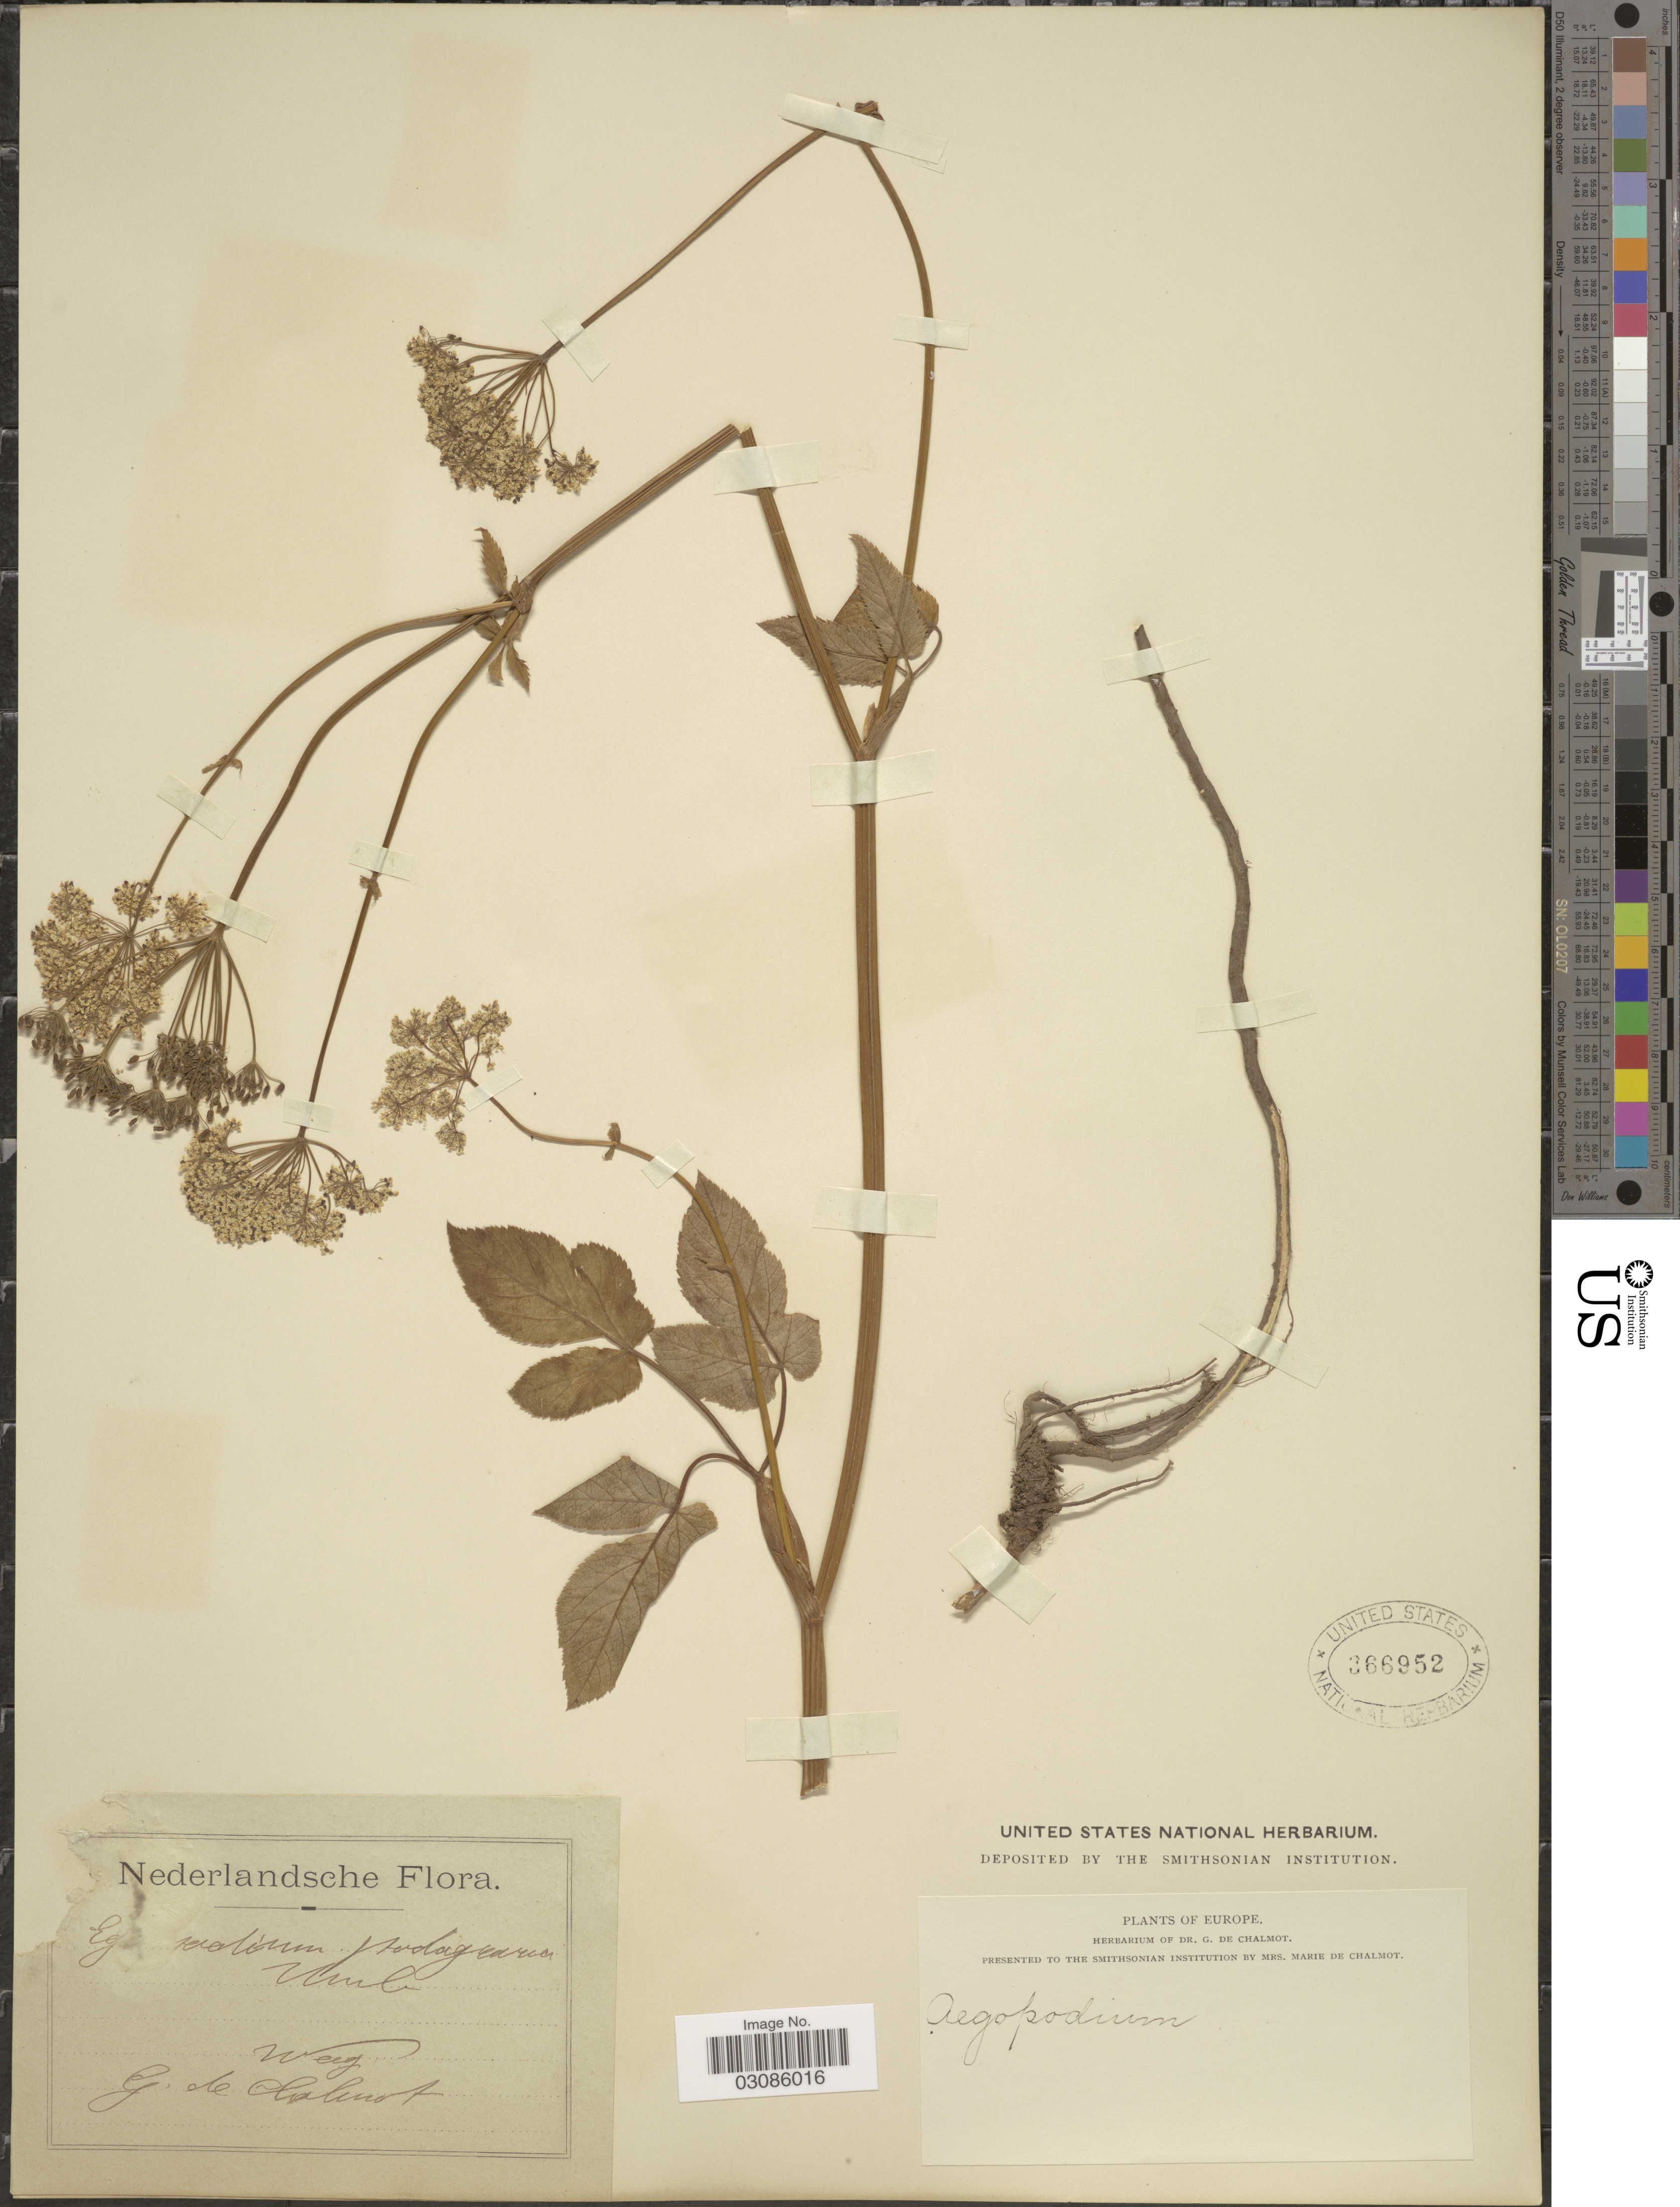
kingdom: Plantae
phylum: Tracheophyta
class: Magnoliopsida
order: Apiales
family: Apiaceae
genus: Aegopodium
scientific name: Aegopodium podagraria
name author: L.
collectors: G. de Chalmot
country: Netherlands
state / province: Gelderland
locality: Wag.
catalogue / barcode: US 366952